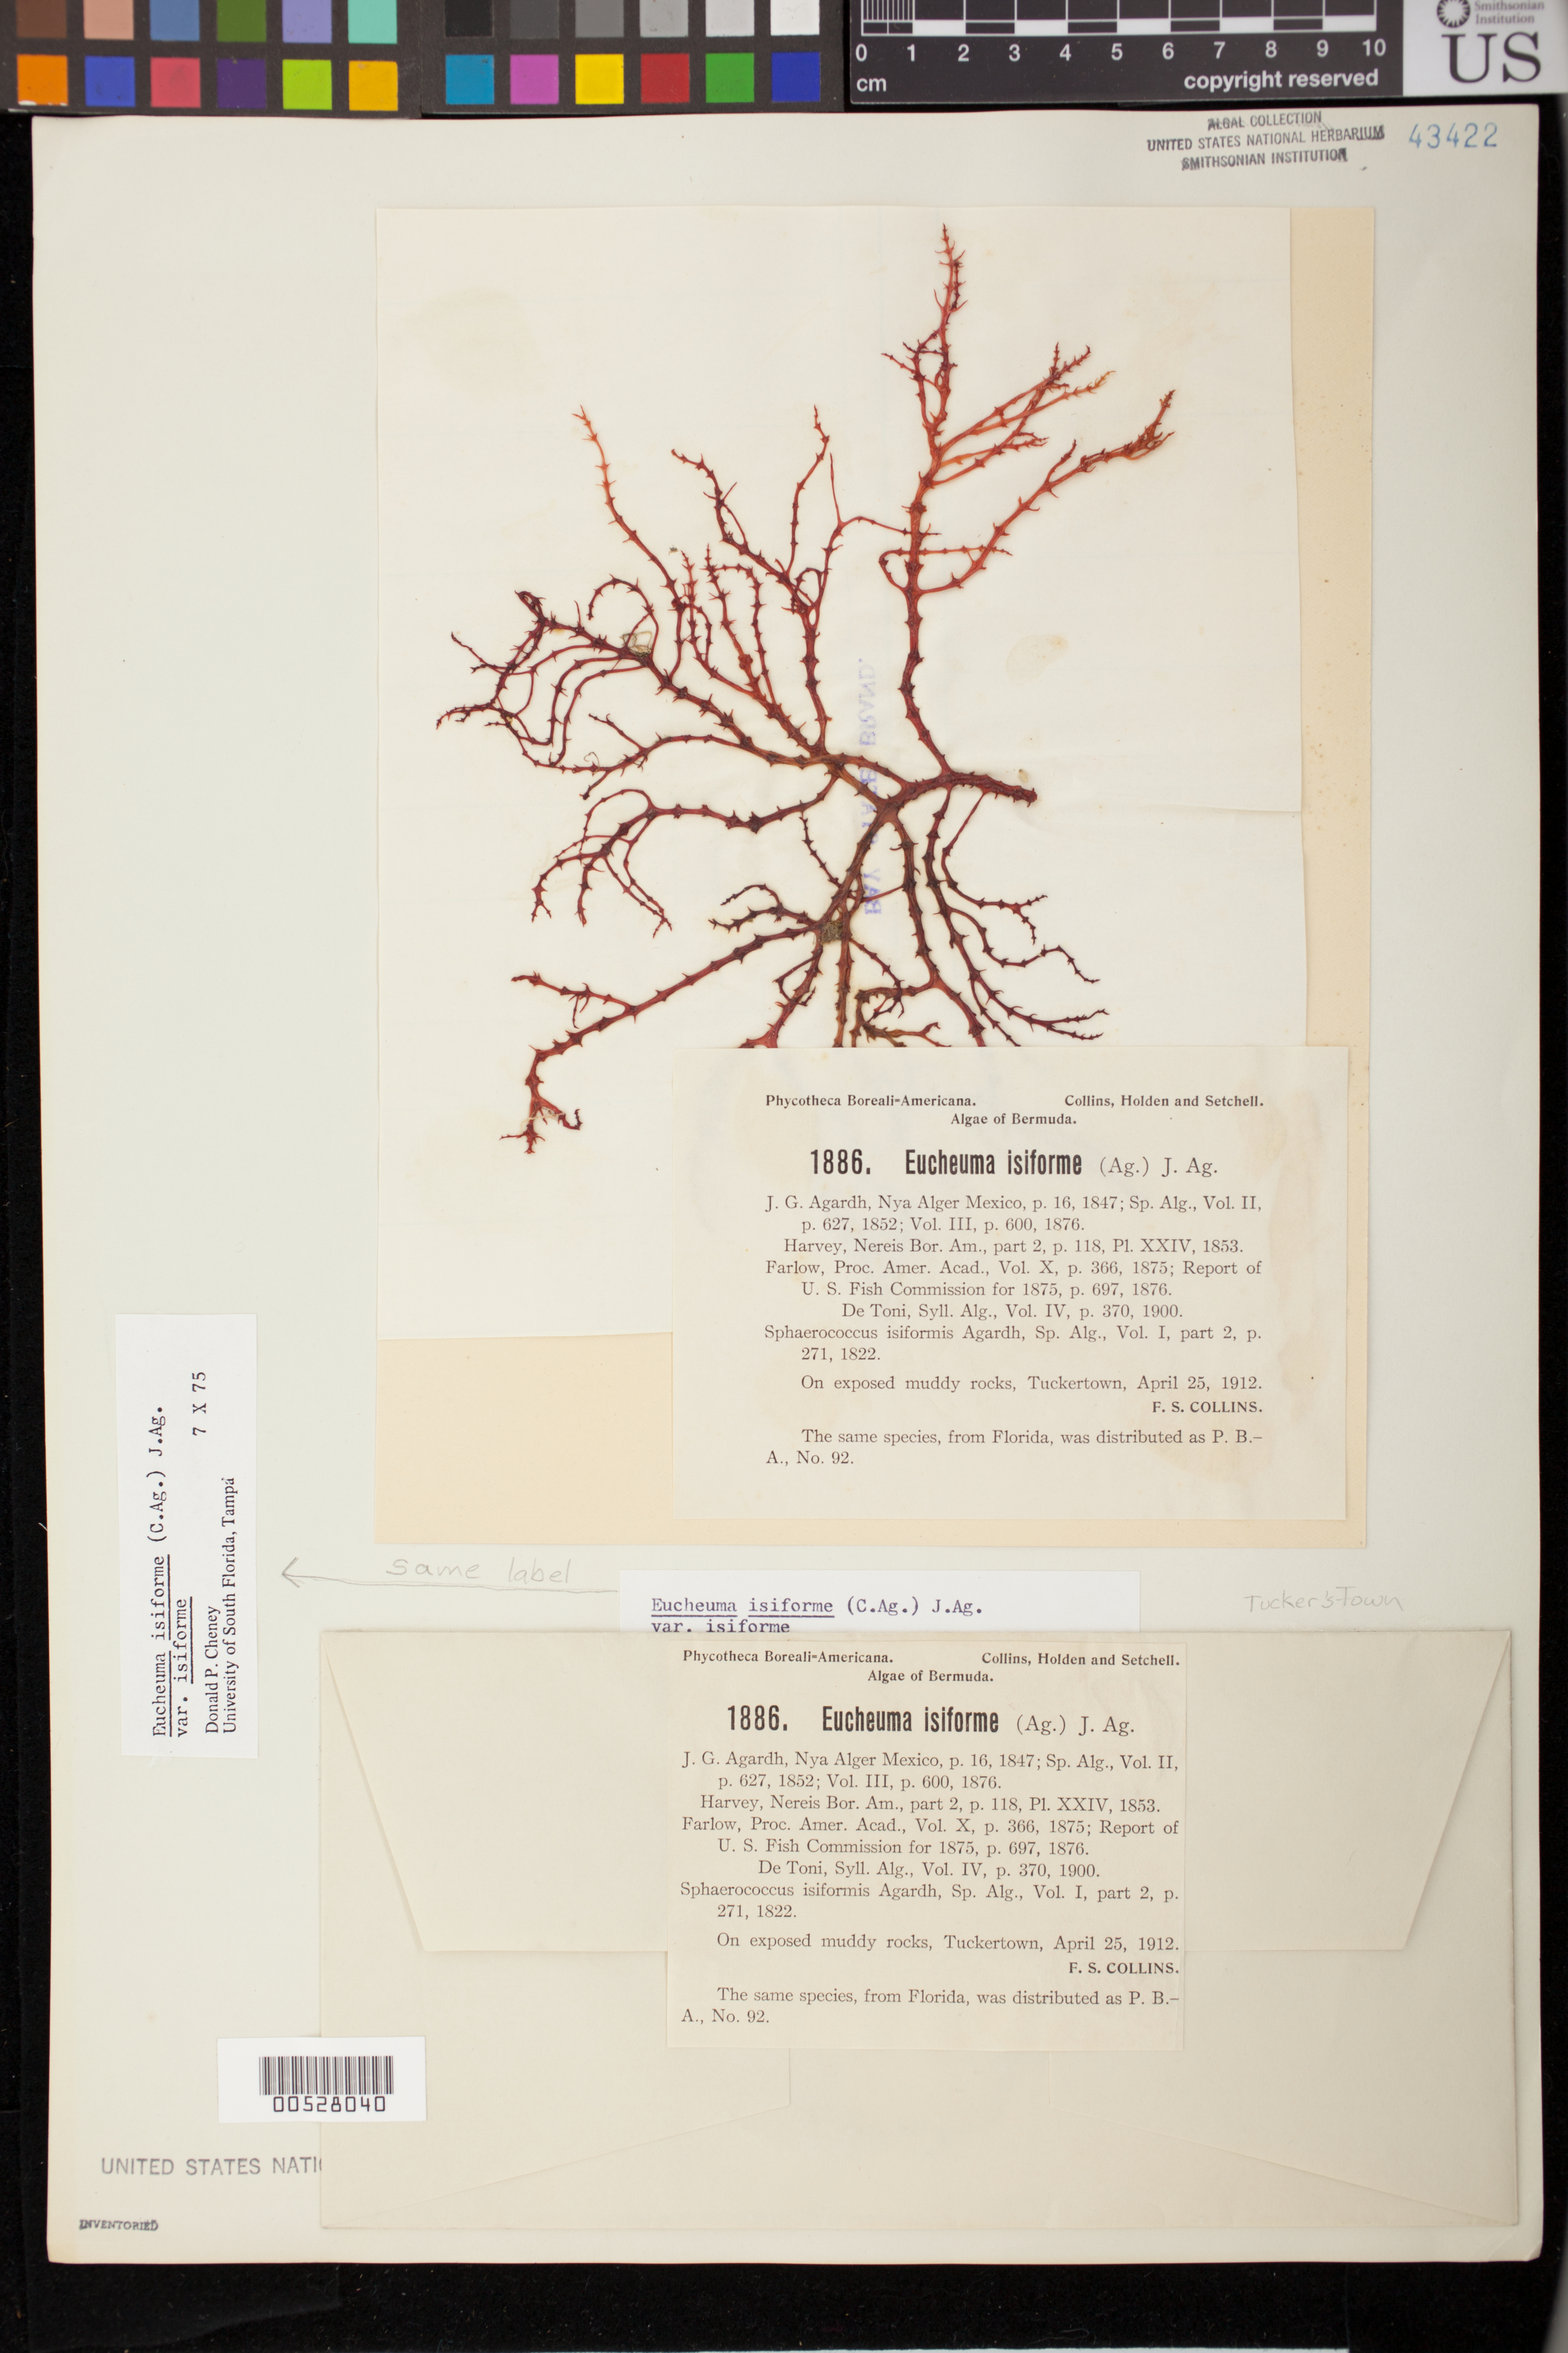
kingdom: Plantae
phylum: Rhodophyta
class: Florideophyceae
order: Gigartinales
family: Solieriaceae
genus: Eucheumatopsis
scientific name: Eucheumatopsis isiformis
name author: (C. Agardh) M.L. Núñez-Resendiz et al.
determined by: Algae name updating Project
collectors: F. Collins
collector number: PB-A 1886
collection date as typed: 25 Apr 1912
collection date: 1912-04-25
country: Bermuda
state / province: Saint George's (parish)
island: Bermuda Island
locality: Tucker's Town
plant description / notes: Collins, Holden & Setchell, Phycotheca Boreali-Americana, as Eucheuma isiforme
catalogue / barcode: US 43422